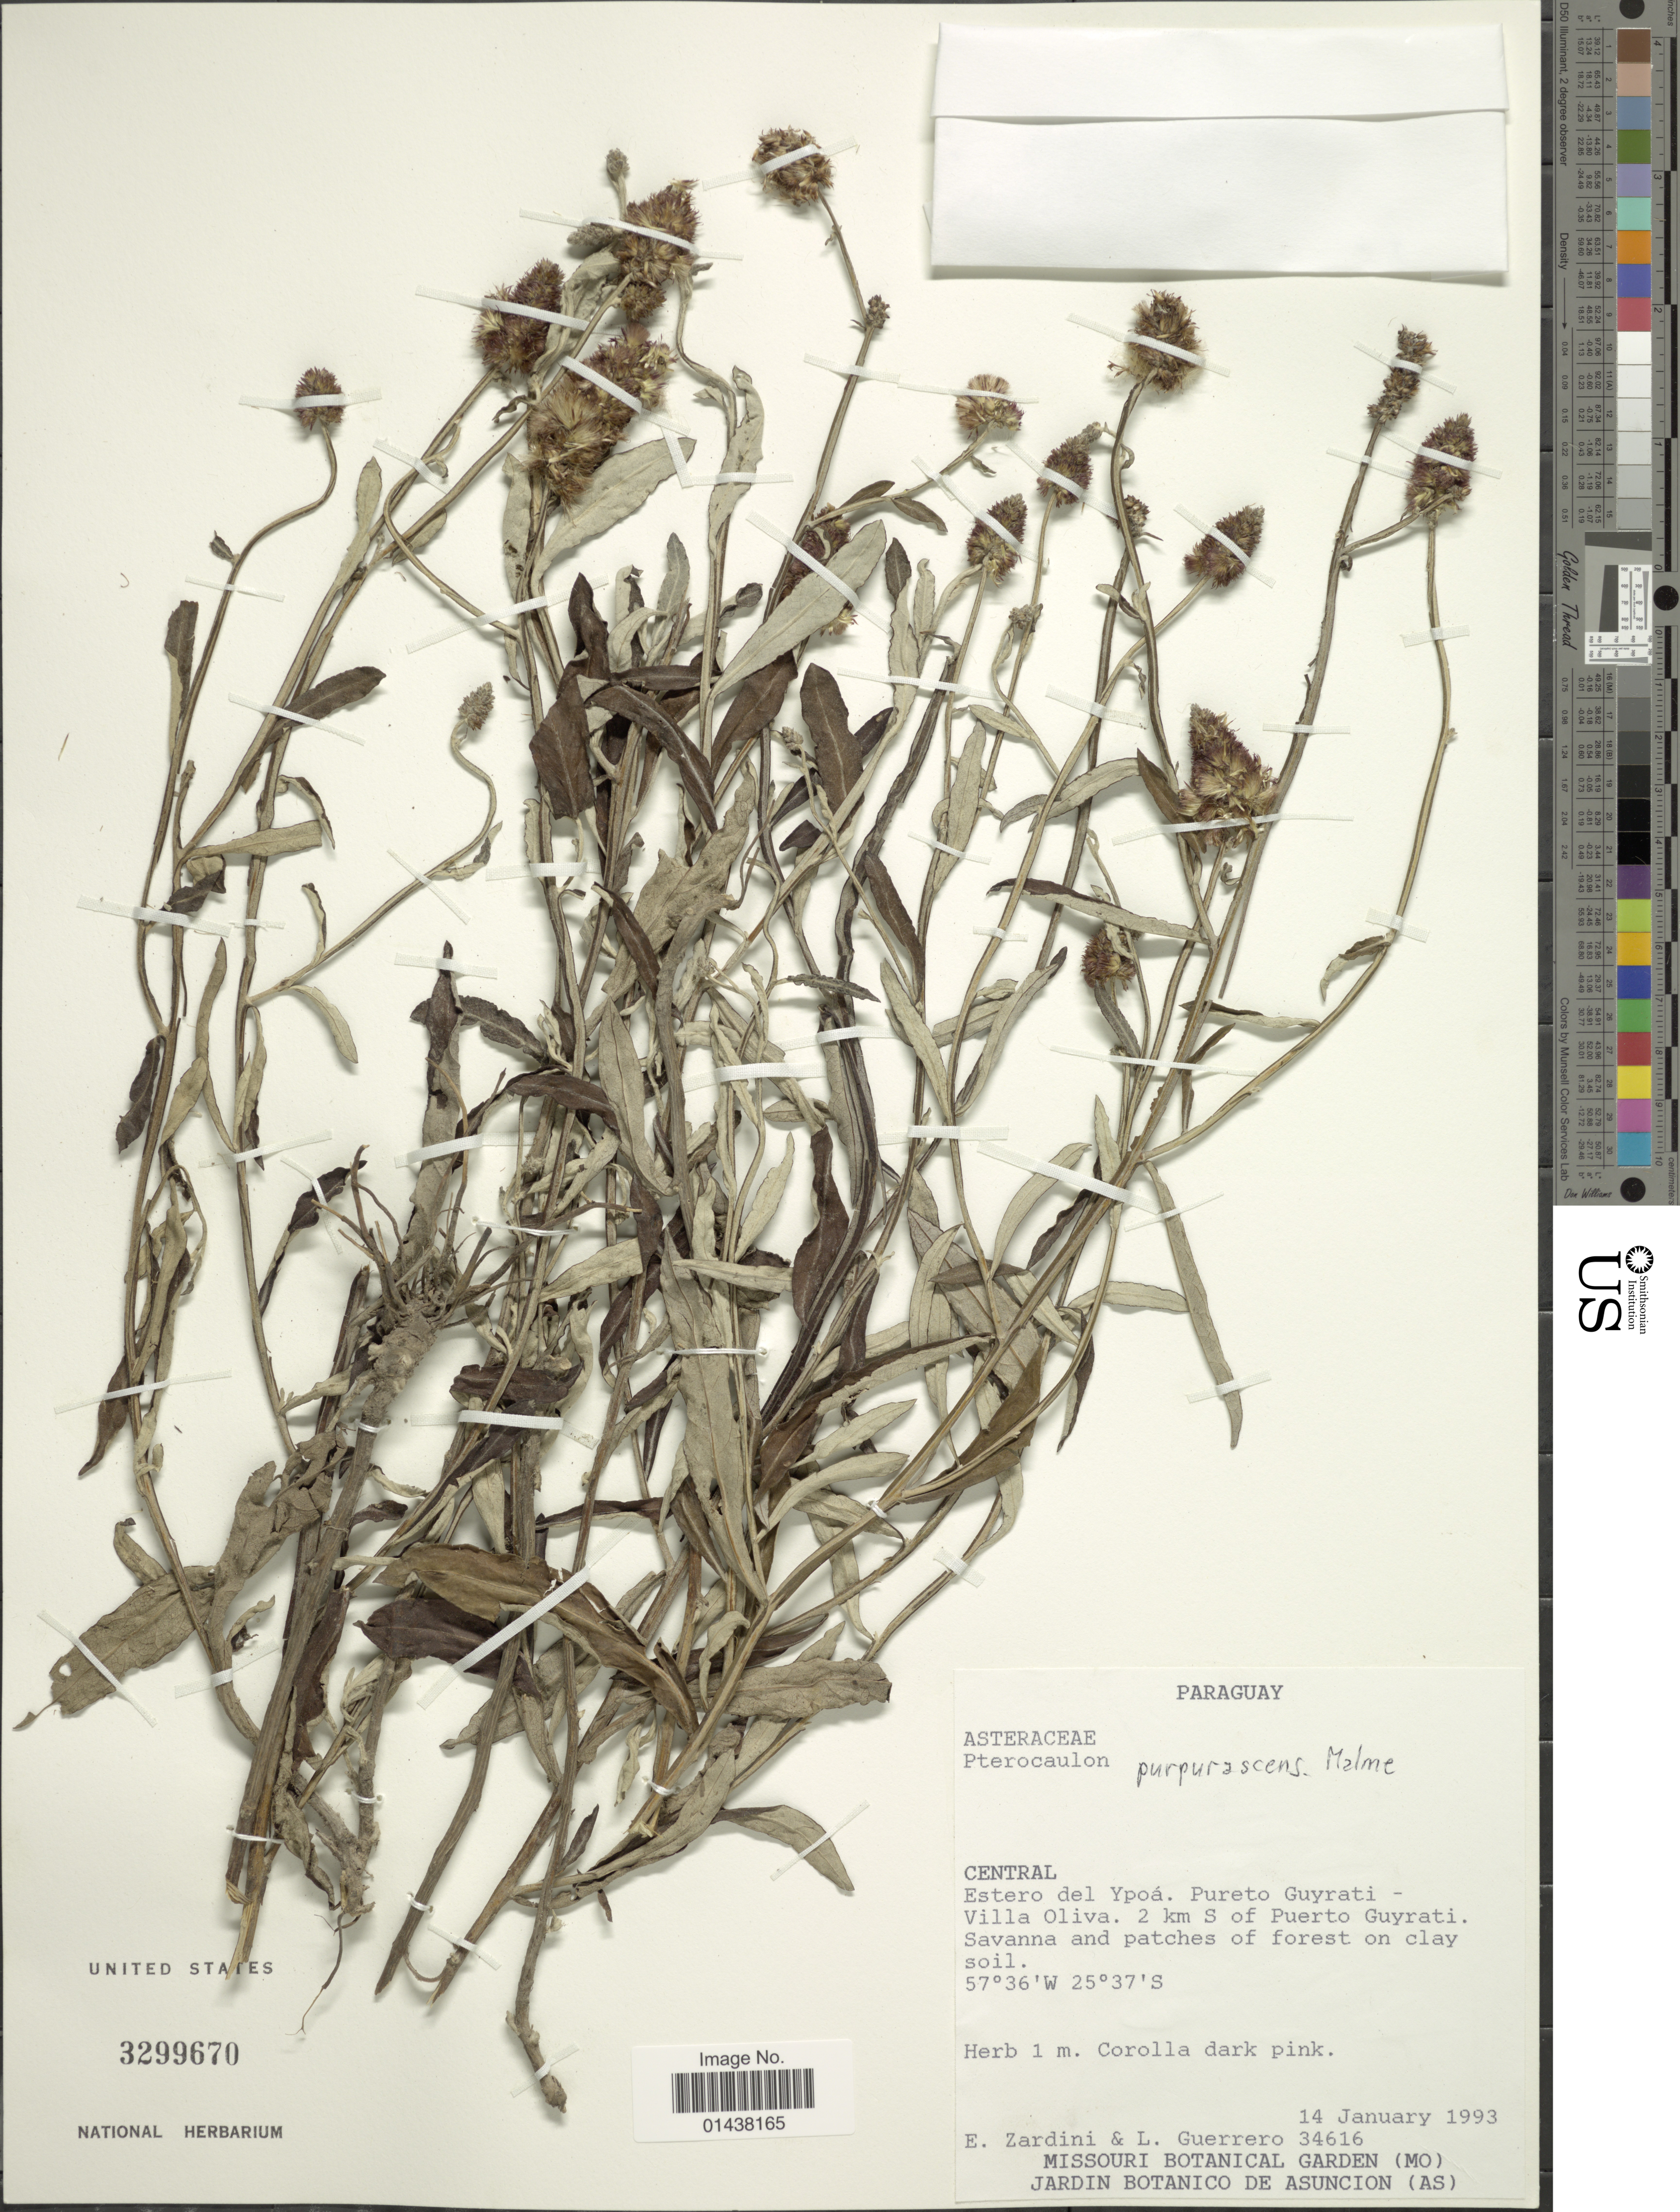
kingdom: Plantae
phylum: Tracheophyta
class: Magnoliopsida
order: Asterales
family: Asteraceae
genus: Pterocaulon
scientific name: Pterocaulon purpurascens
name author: Malme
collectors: E. M. Zardini & L. Guerrero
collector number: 34616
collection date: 1993-01-14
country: Paraguay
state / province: Central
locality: Estero del Ypoa. Pureto Guyrati - Villa Oliva. 2 km S of Puerto Guyrati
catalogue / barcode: US 3299670